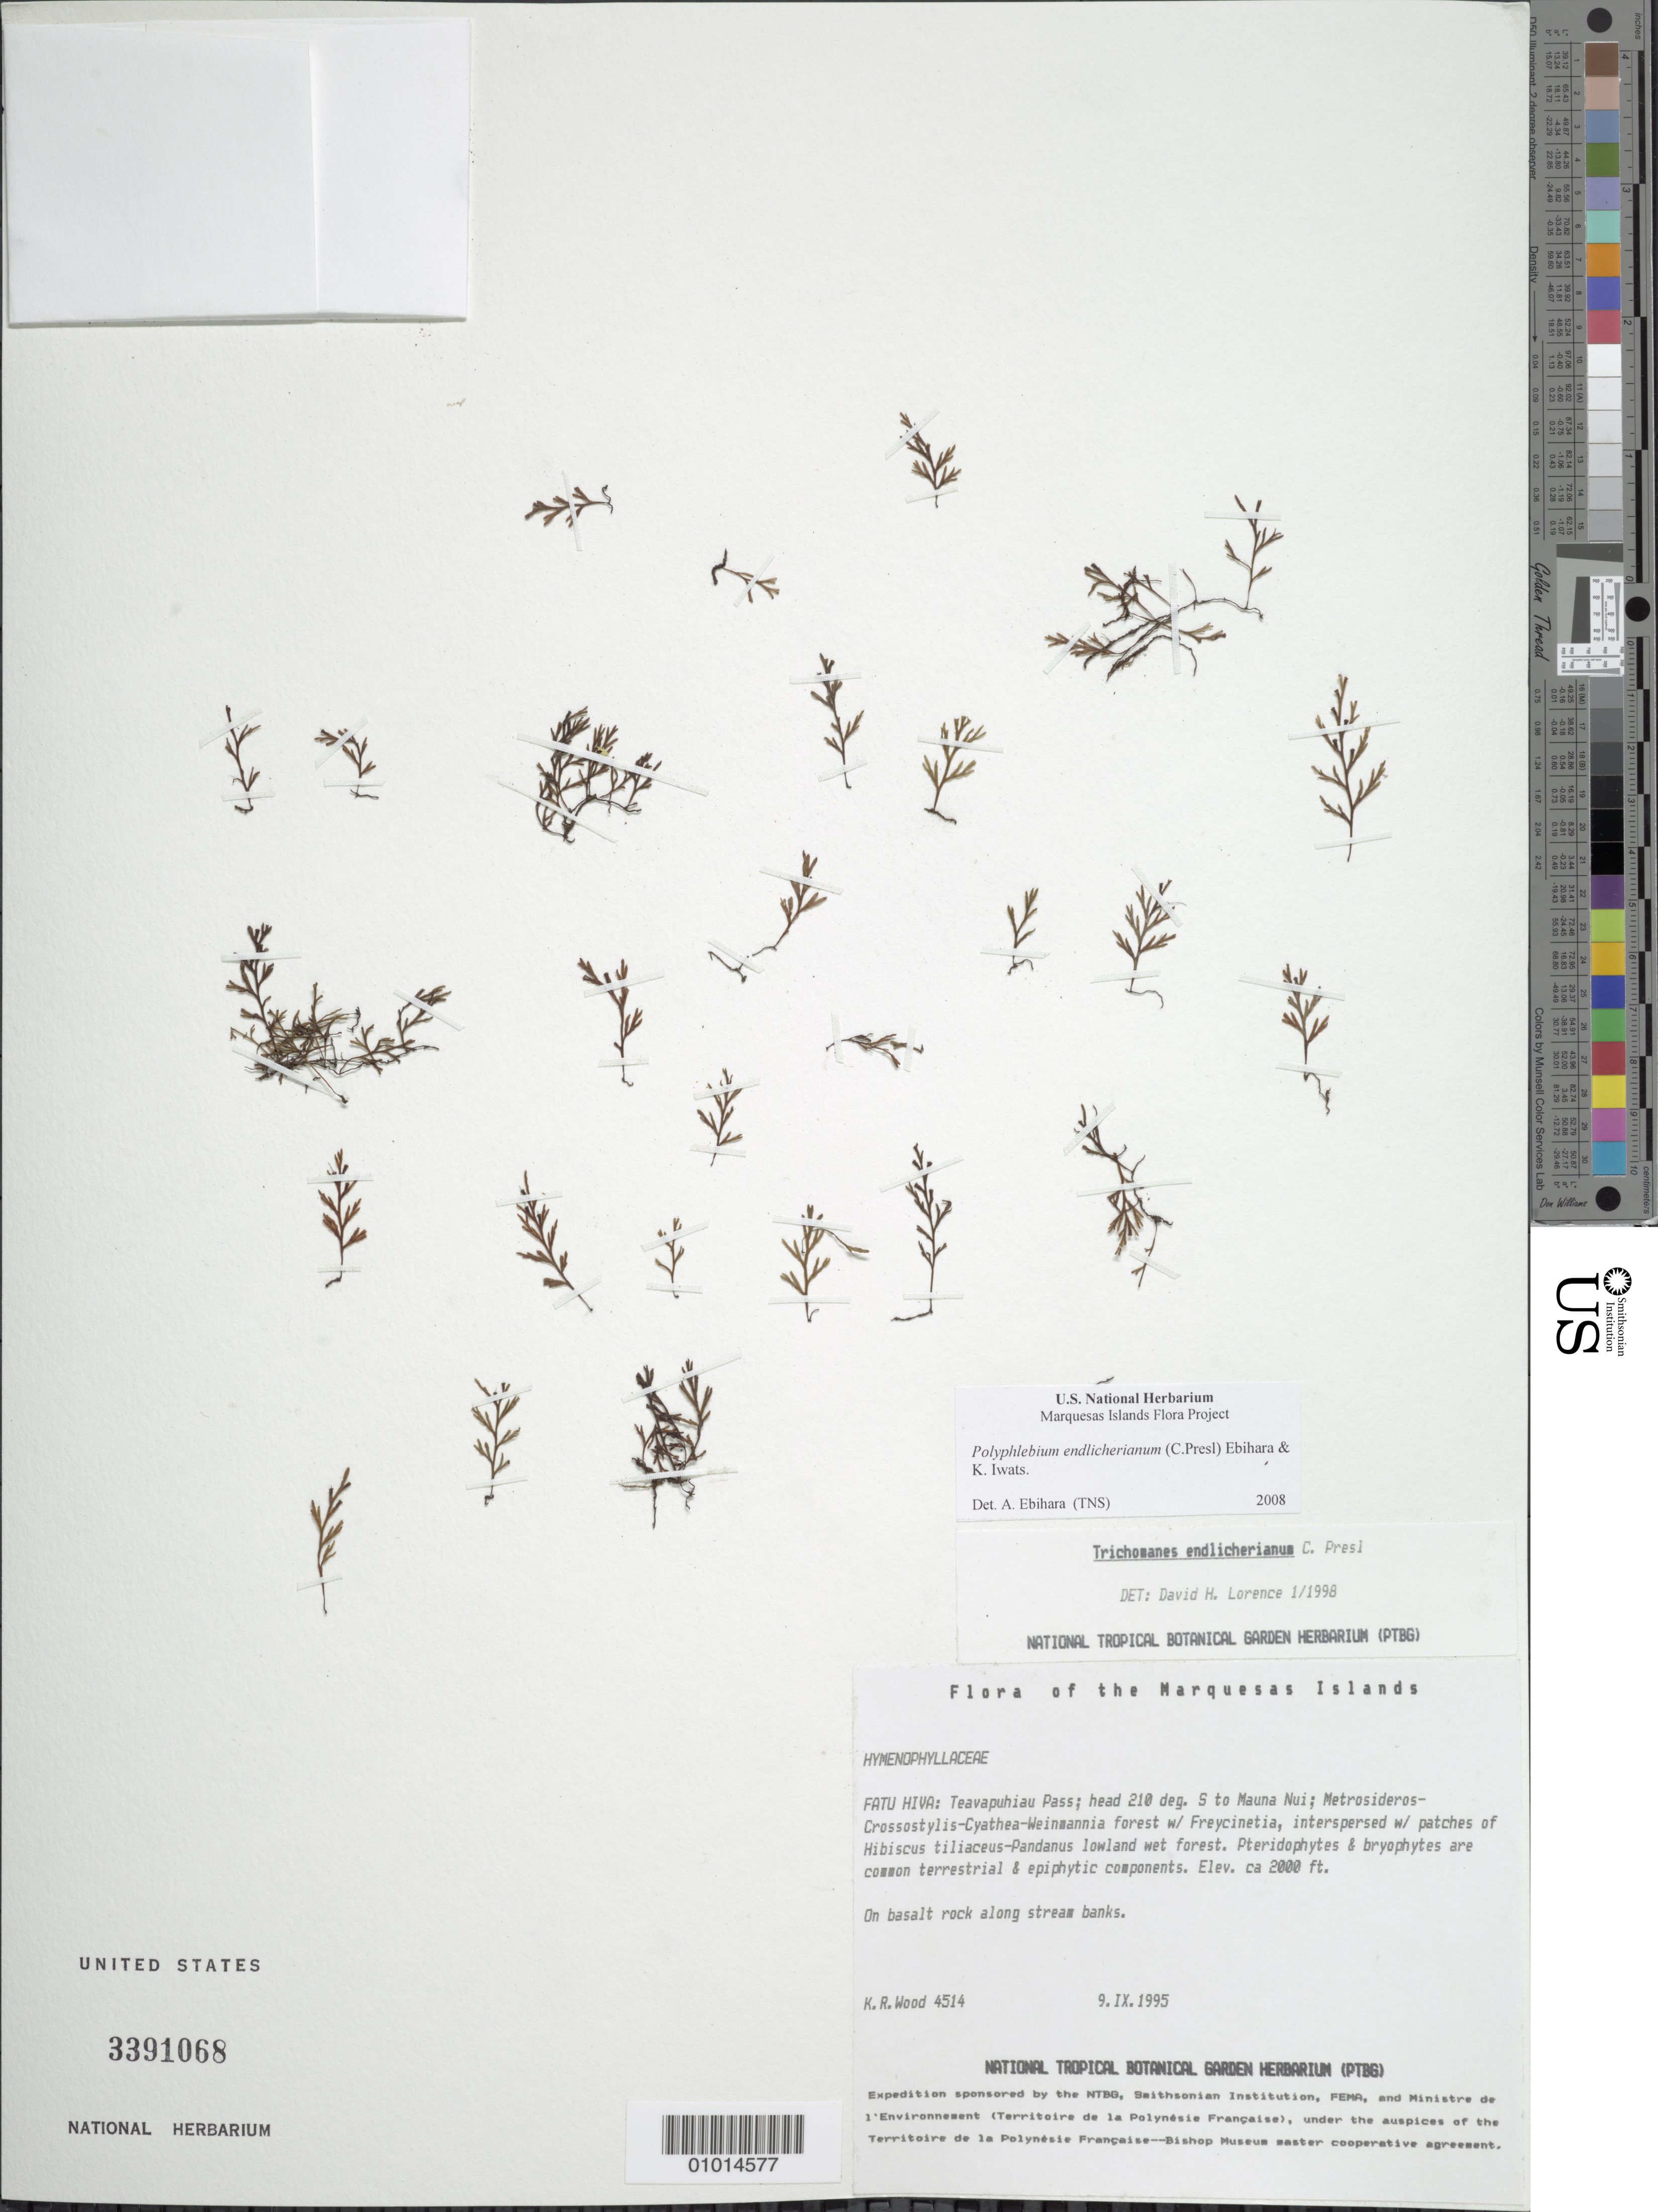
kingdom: Plantae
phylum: Tracheophyta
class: Polypodiopsida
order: Hymenophyllales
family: Hymenophyllaceae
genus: Polyphlebium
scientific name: Polyphlebium endlicherianum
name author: (C. Presl) Ebihara & K. Iwats.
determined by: Ebihara, A.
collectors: K. R. Wood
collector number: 4514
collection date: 1995-09-09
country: French Polynesia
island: Fatu Hiva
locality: Teavapuhiau Pass, head 210 deg. S to Mauna Nui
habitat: Metrosideros-Crossostylis-Cyathea-Weinmannia w/ Freycinetia, interspersed w/ Hibiscus tiliaceus-Pandanus lowland wet forest; pteridophytes & bryophytes are common terrestrial & epiphytic components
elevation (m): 610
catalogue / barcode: US 3391068